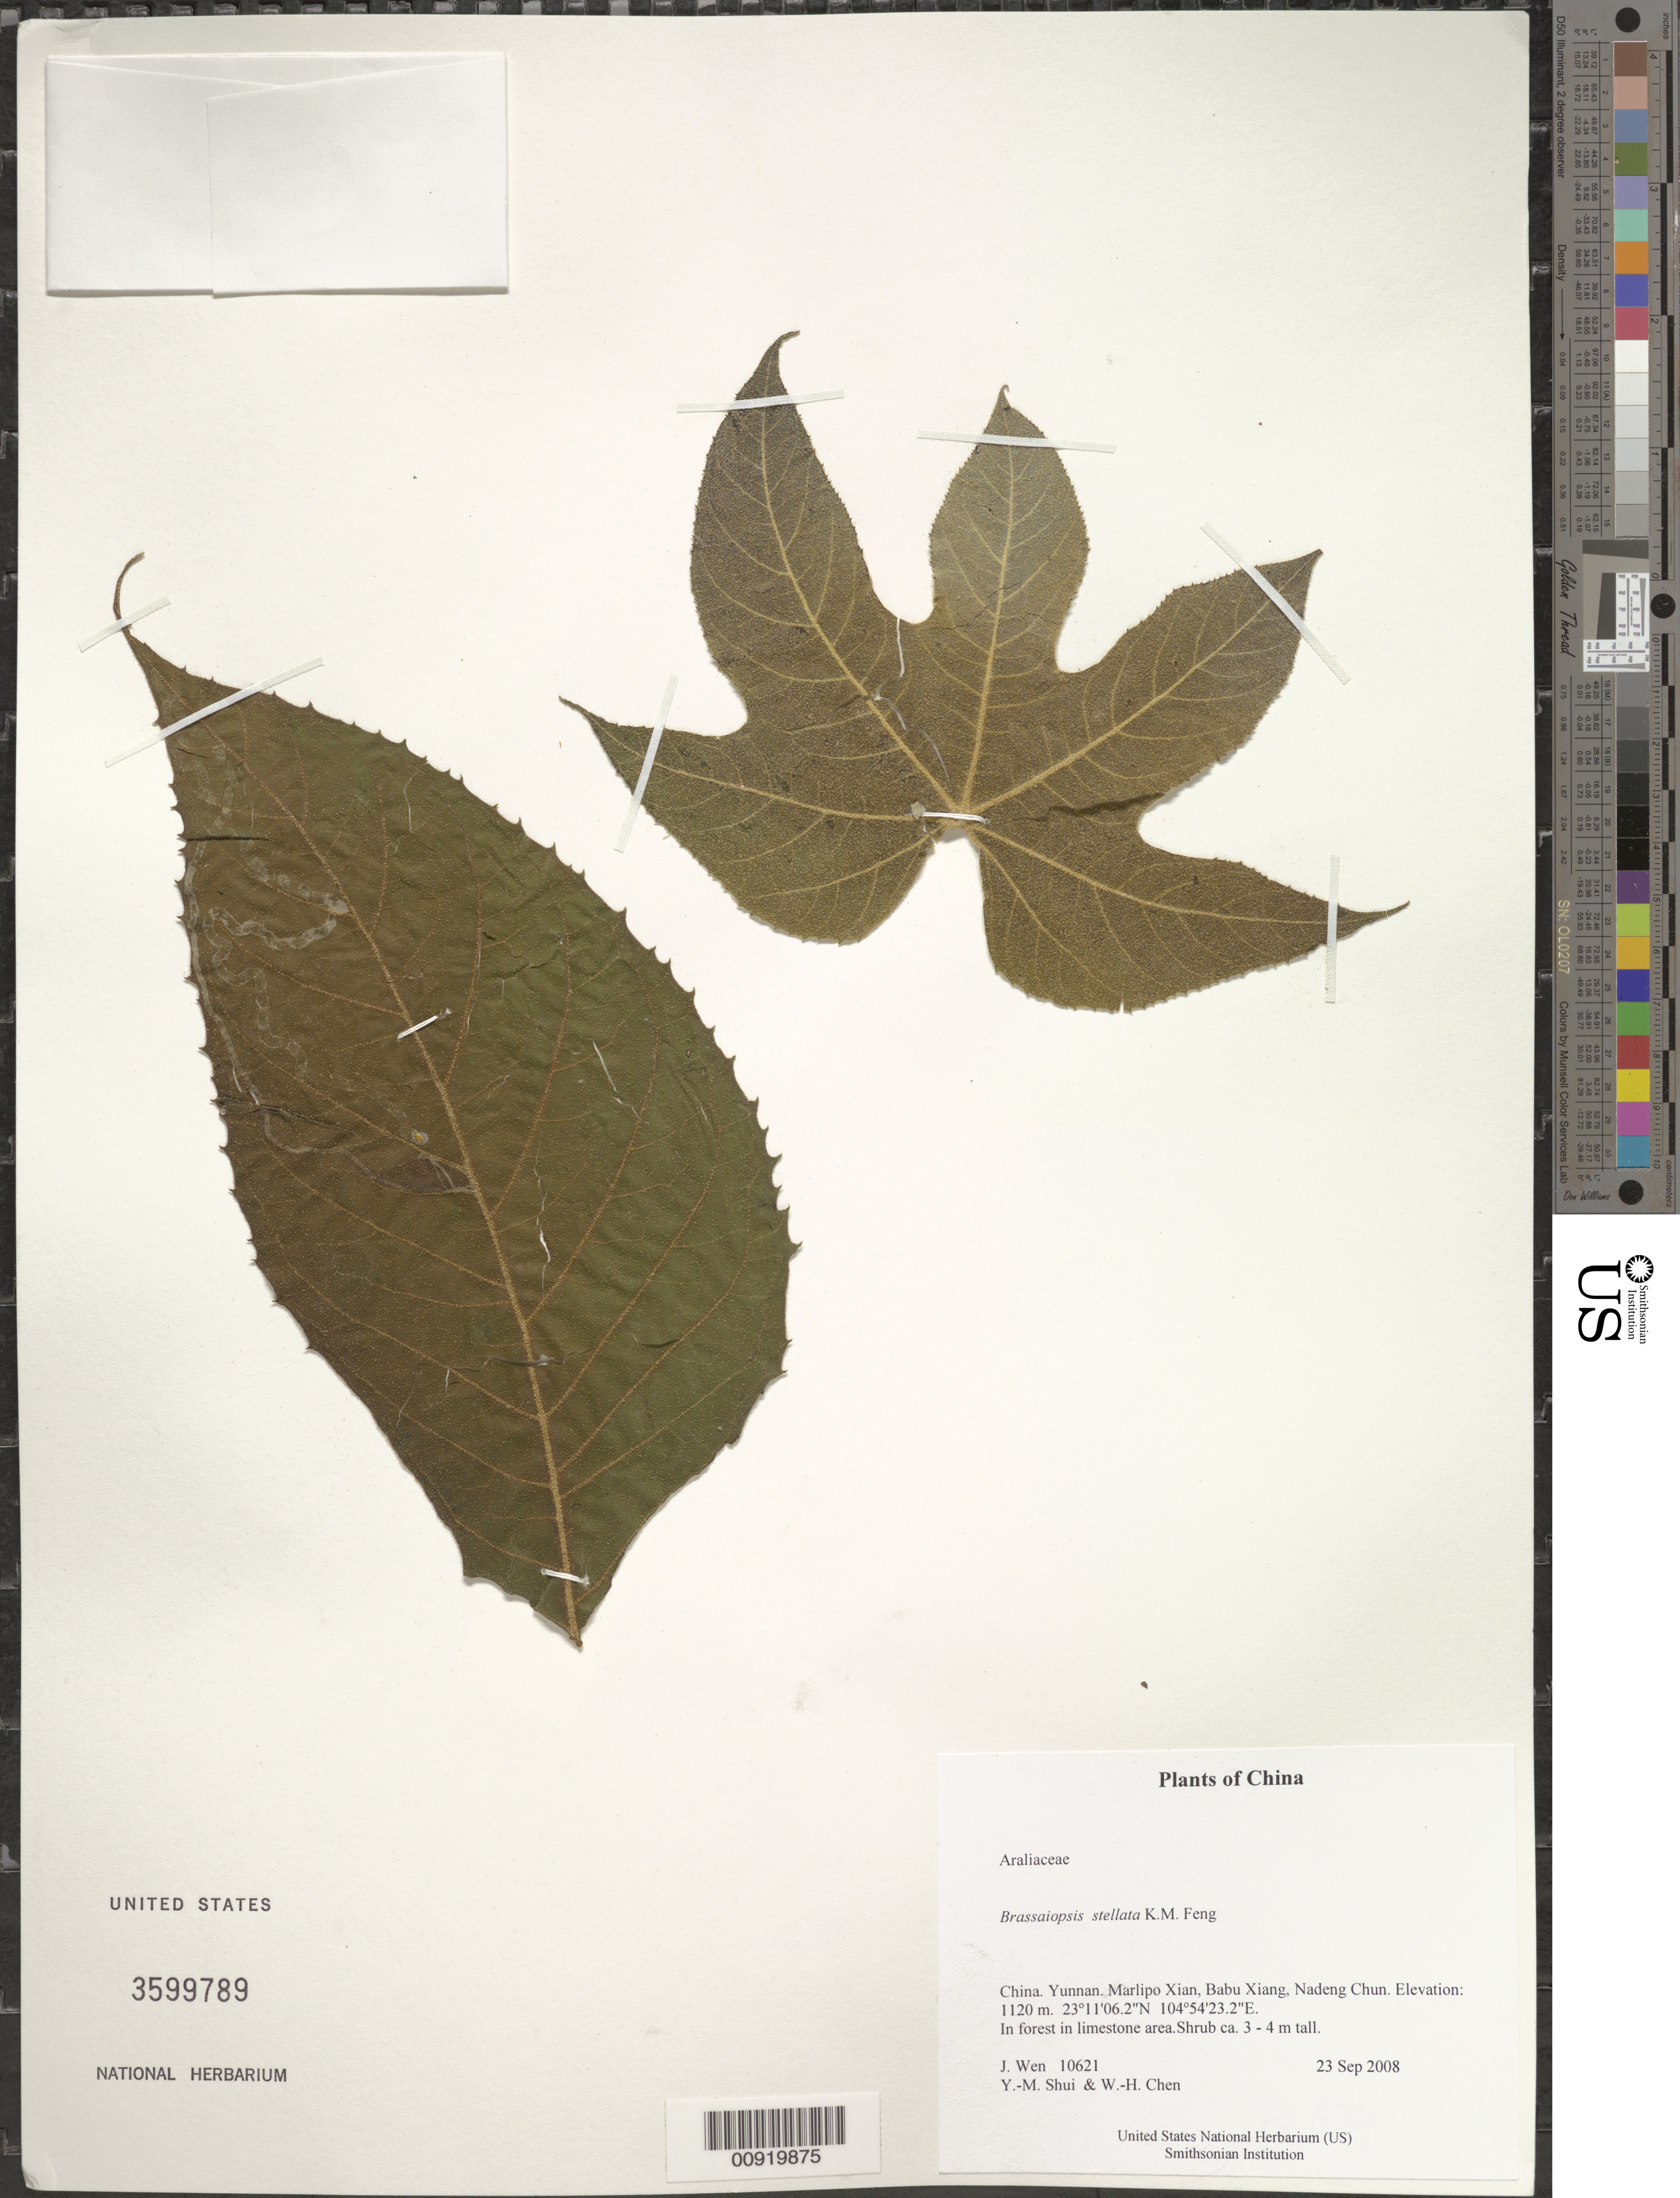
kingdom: Plantae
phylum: Tracheophyta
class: Magnoliopsida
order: Apiales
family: Araliaceae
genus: Brassaiopsis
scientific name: Brassaiopsis stellata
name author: K.M. Feng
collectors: J. Wen, Y. Shui & W. Chen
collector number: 10621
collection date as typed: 23 Sep 2008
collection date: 2008-09-23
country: China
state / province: Yunnan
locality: Marlipo Xian, Babu Xiang, Nadeng Chun.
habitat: In forest in limestone area.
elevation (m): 1120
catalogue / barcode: US 3599789